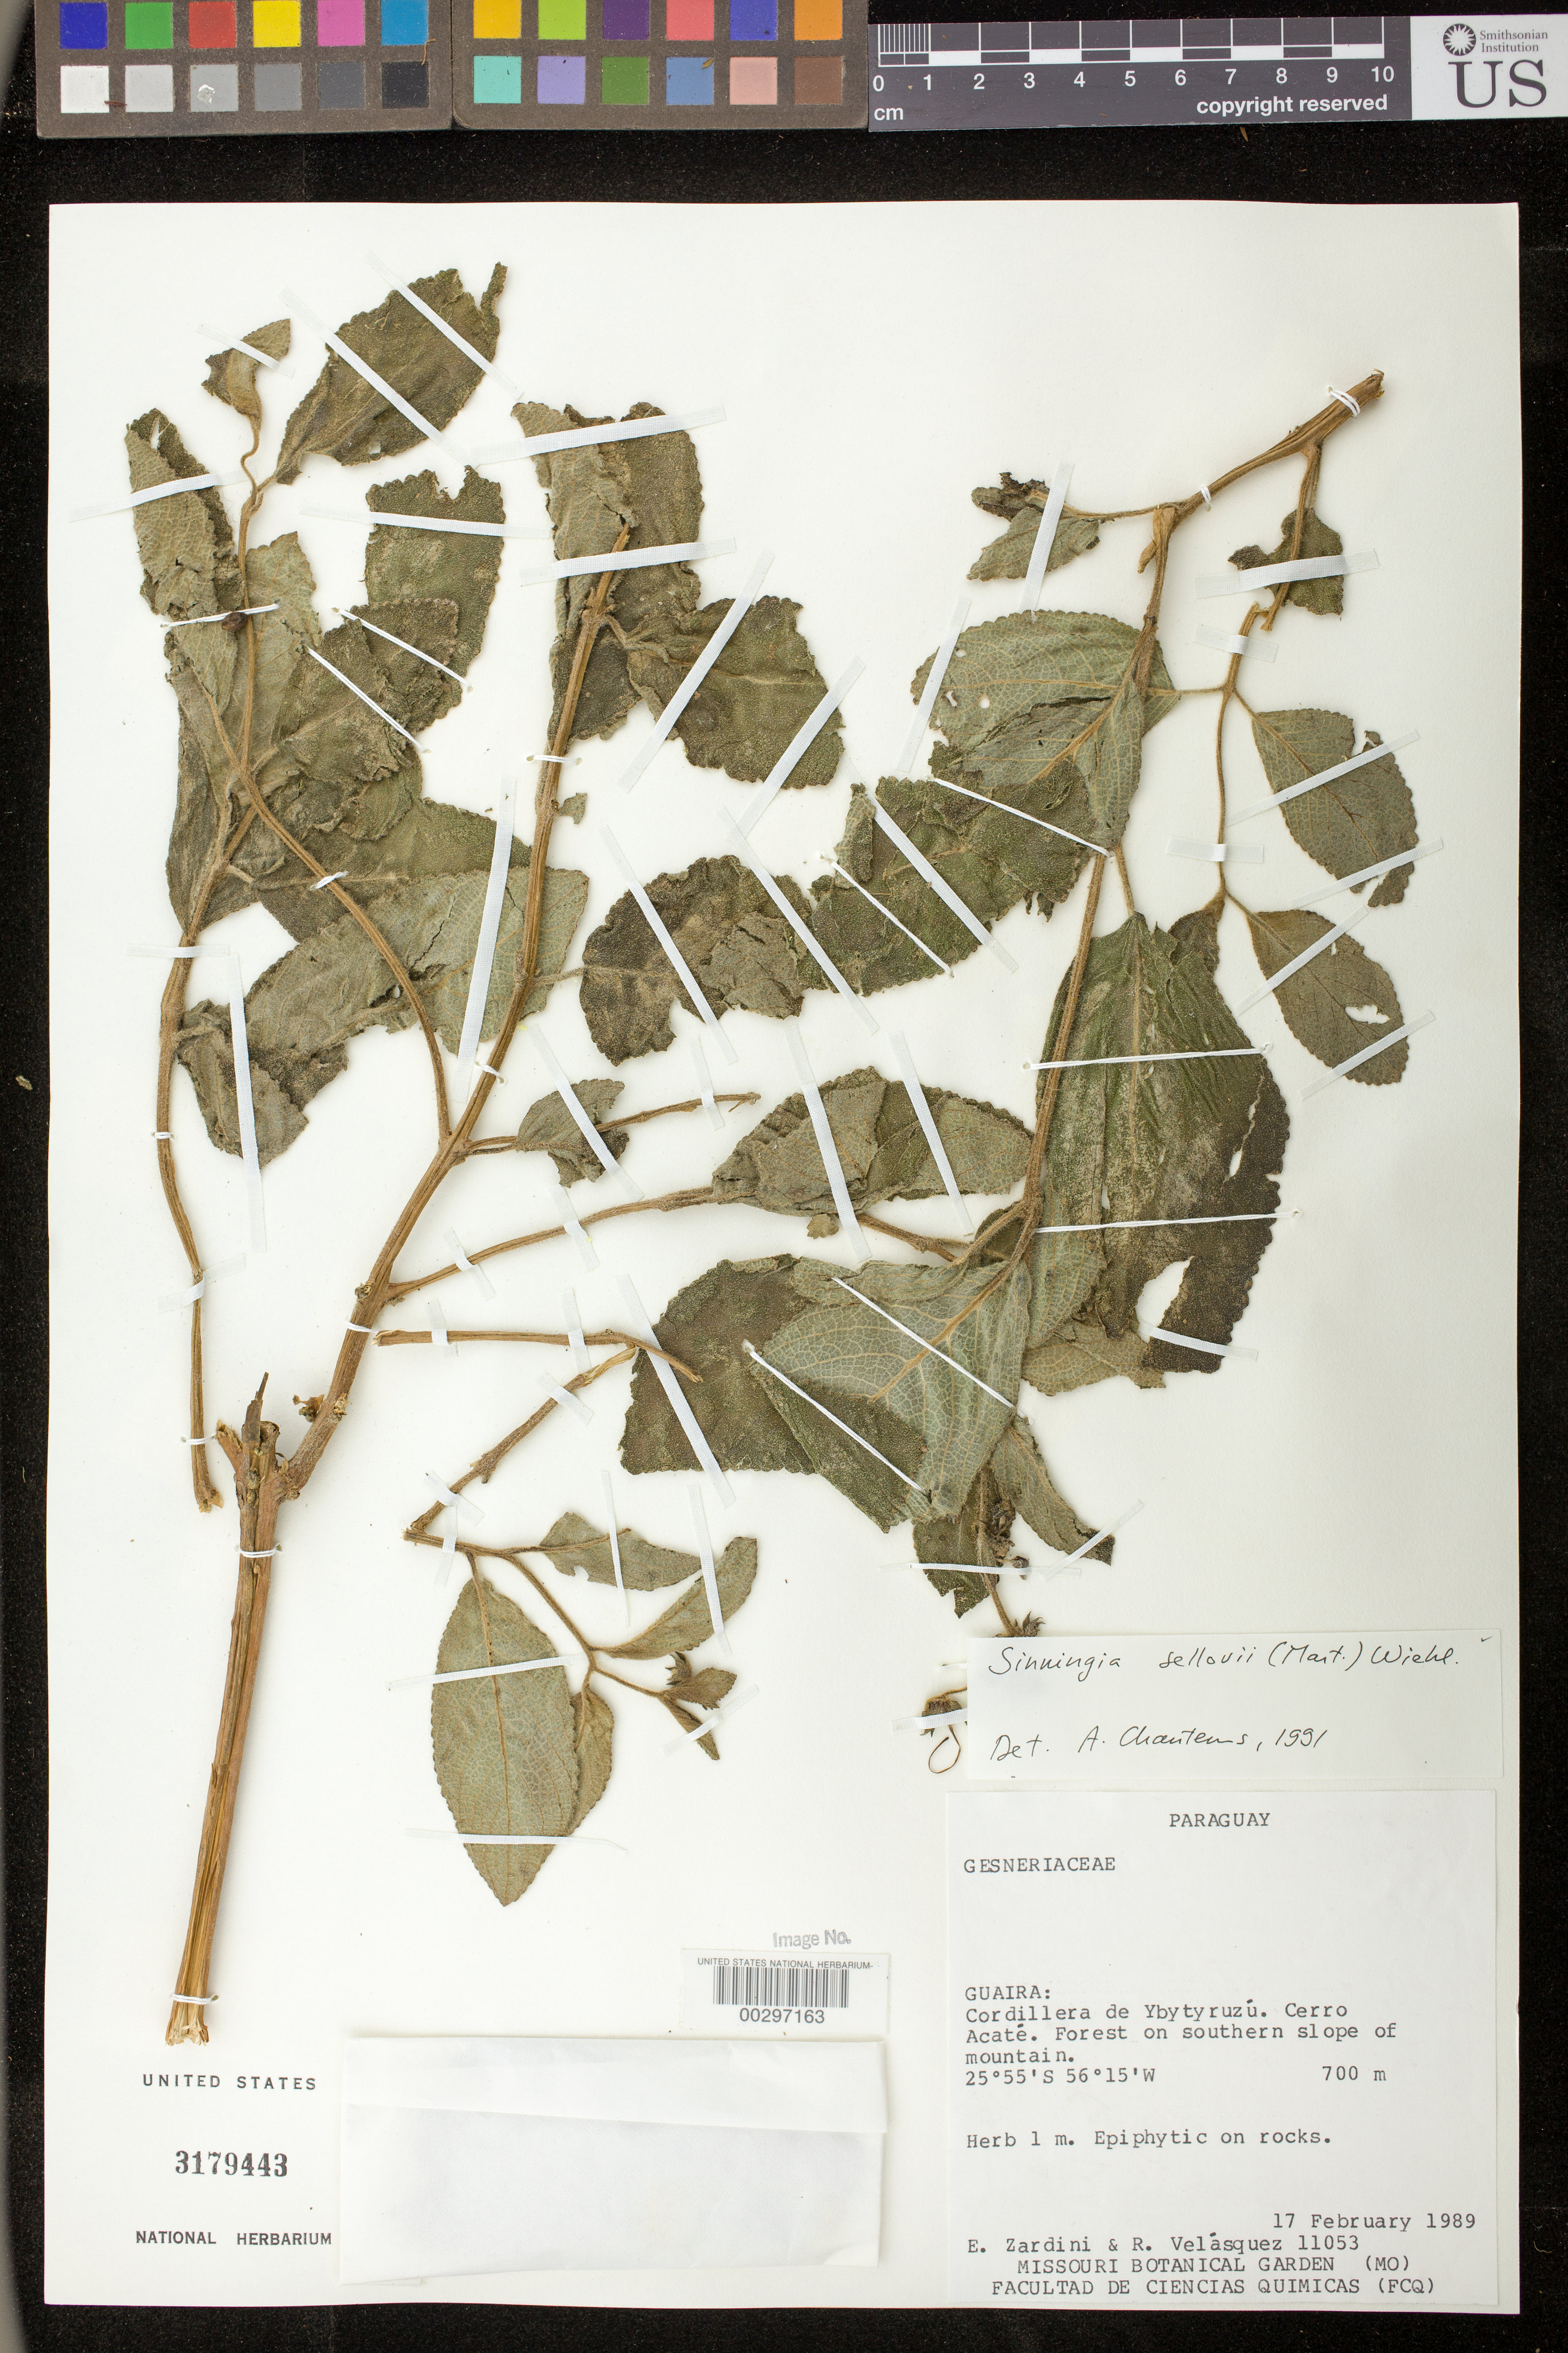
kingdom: Plantae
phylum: Tracheophyta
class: Magnoliopsida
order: Lamiales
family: Gesneriaceae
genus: Sinningia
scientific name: Sinningia sellovii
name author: (Mart.) Wiehler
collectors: E. M. Zardini & R. Velasquez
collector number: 11053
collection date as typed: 17 Feb 1989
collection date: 1989-02-17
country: Paraguay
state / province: Guairá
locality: Cerro Acate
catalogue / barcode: US 3179443